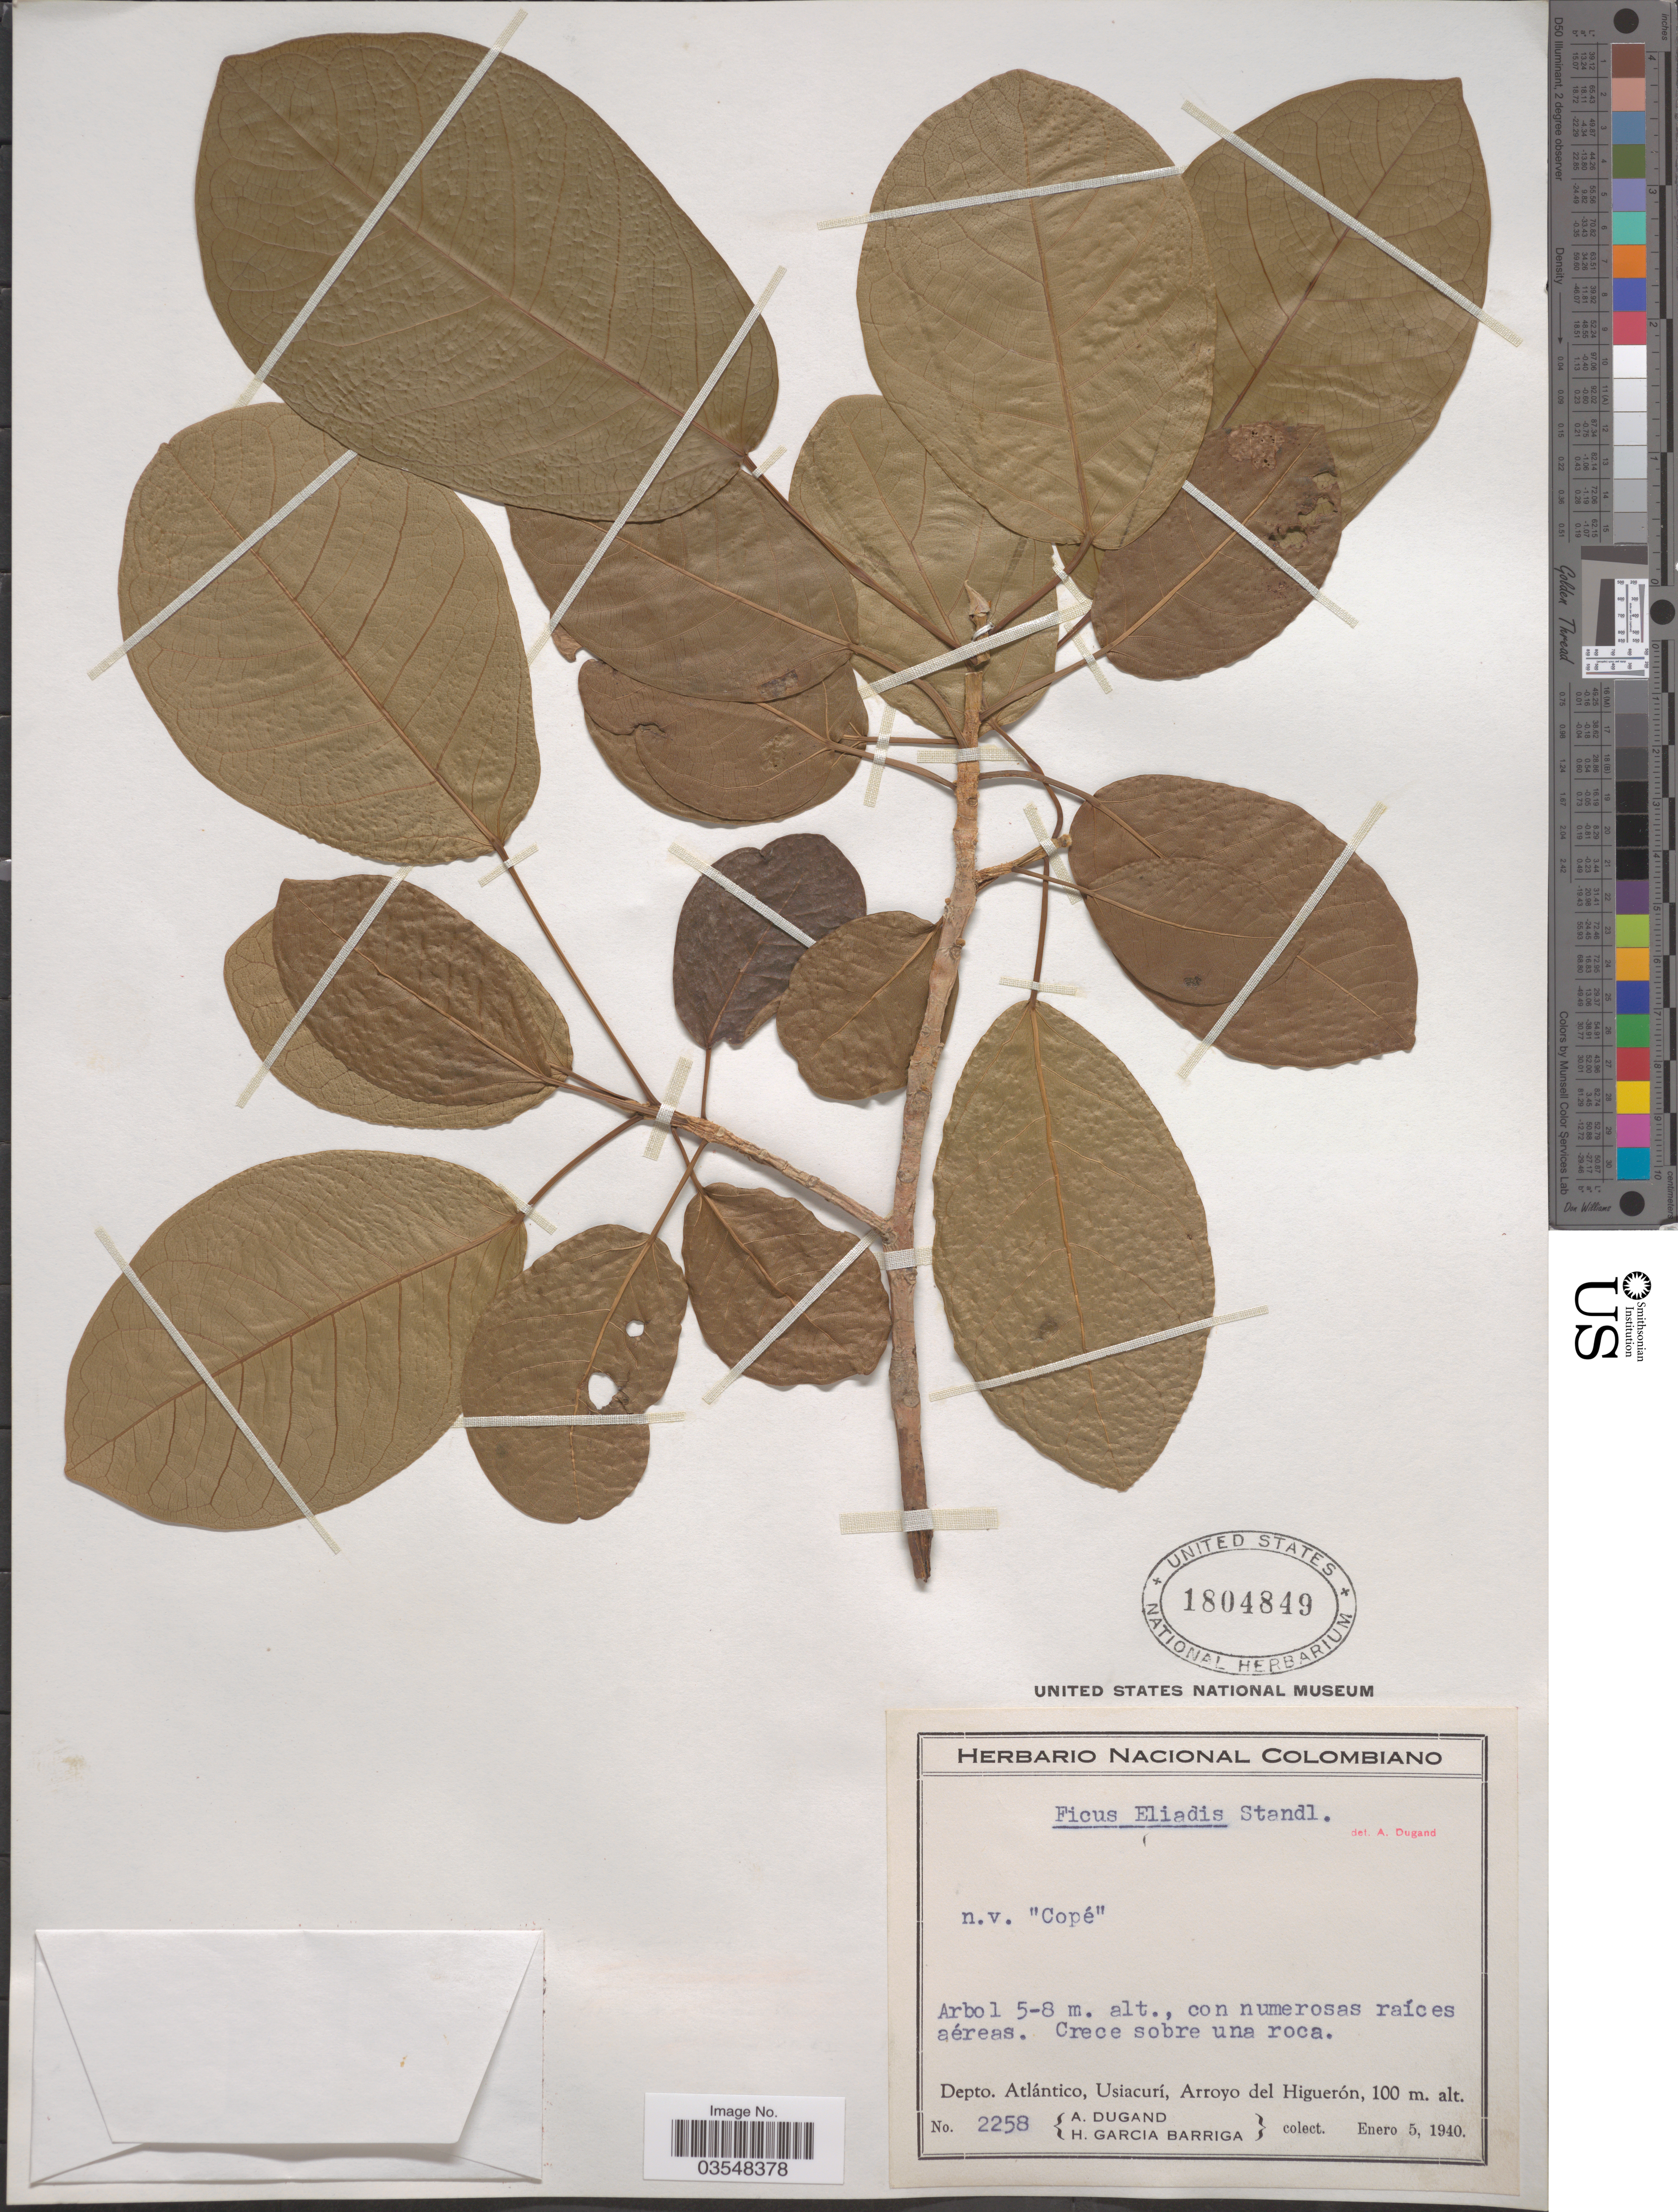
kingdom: Plantae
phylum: Tracheophyta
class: Magnoliopsida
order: Rosales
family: Moraceae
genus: Ficus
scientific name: Ficus eliadis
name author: Standl.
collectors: A. Dugand & H. García Barriga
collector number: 2258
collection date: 1940-01-05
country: Colombia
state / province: Atlántico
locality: Depto. Atlántico, Usiacurí, Arroyo del Higuerón.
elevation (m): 100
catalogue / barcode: US 1804849